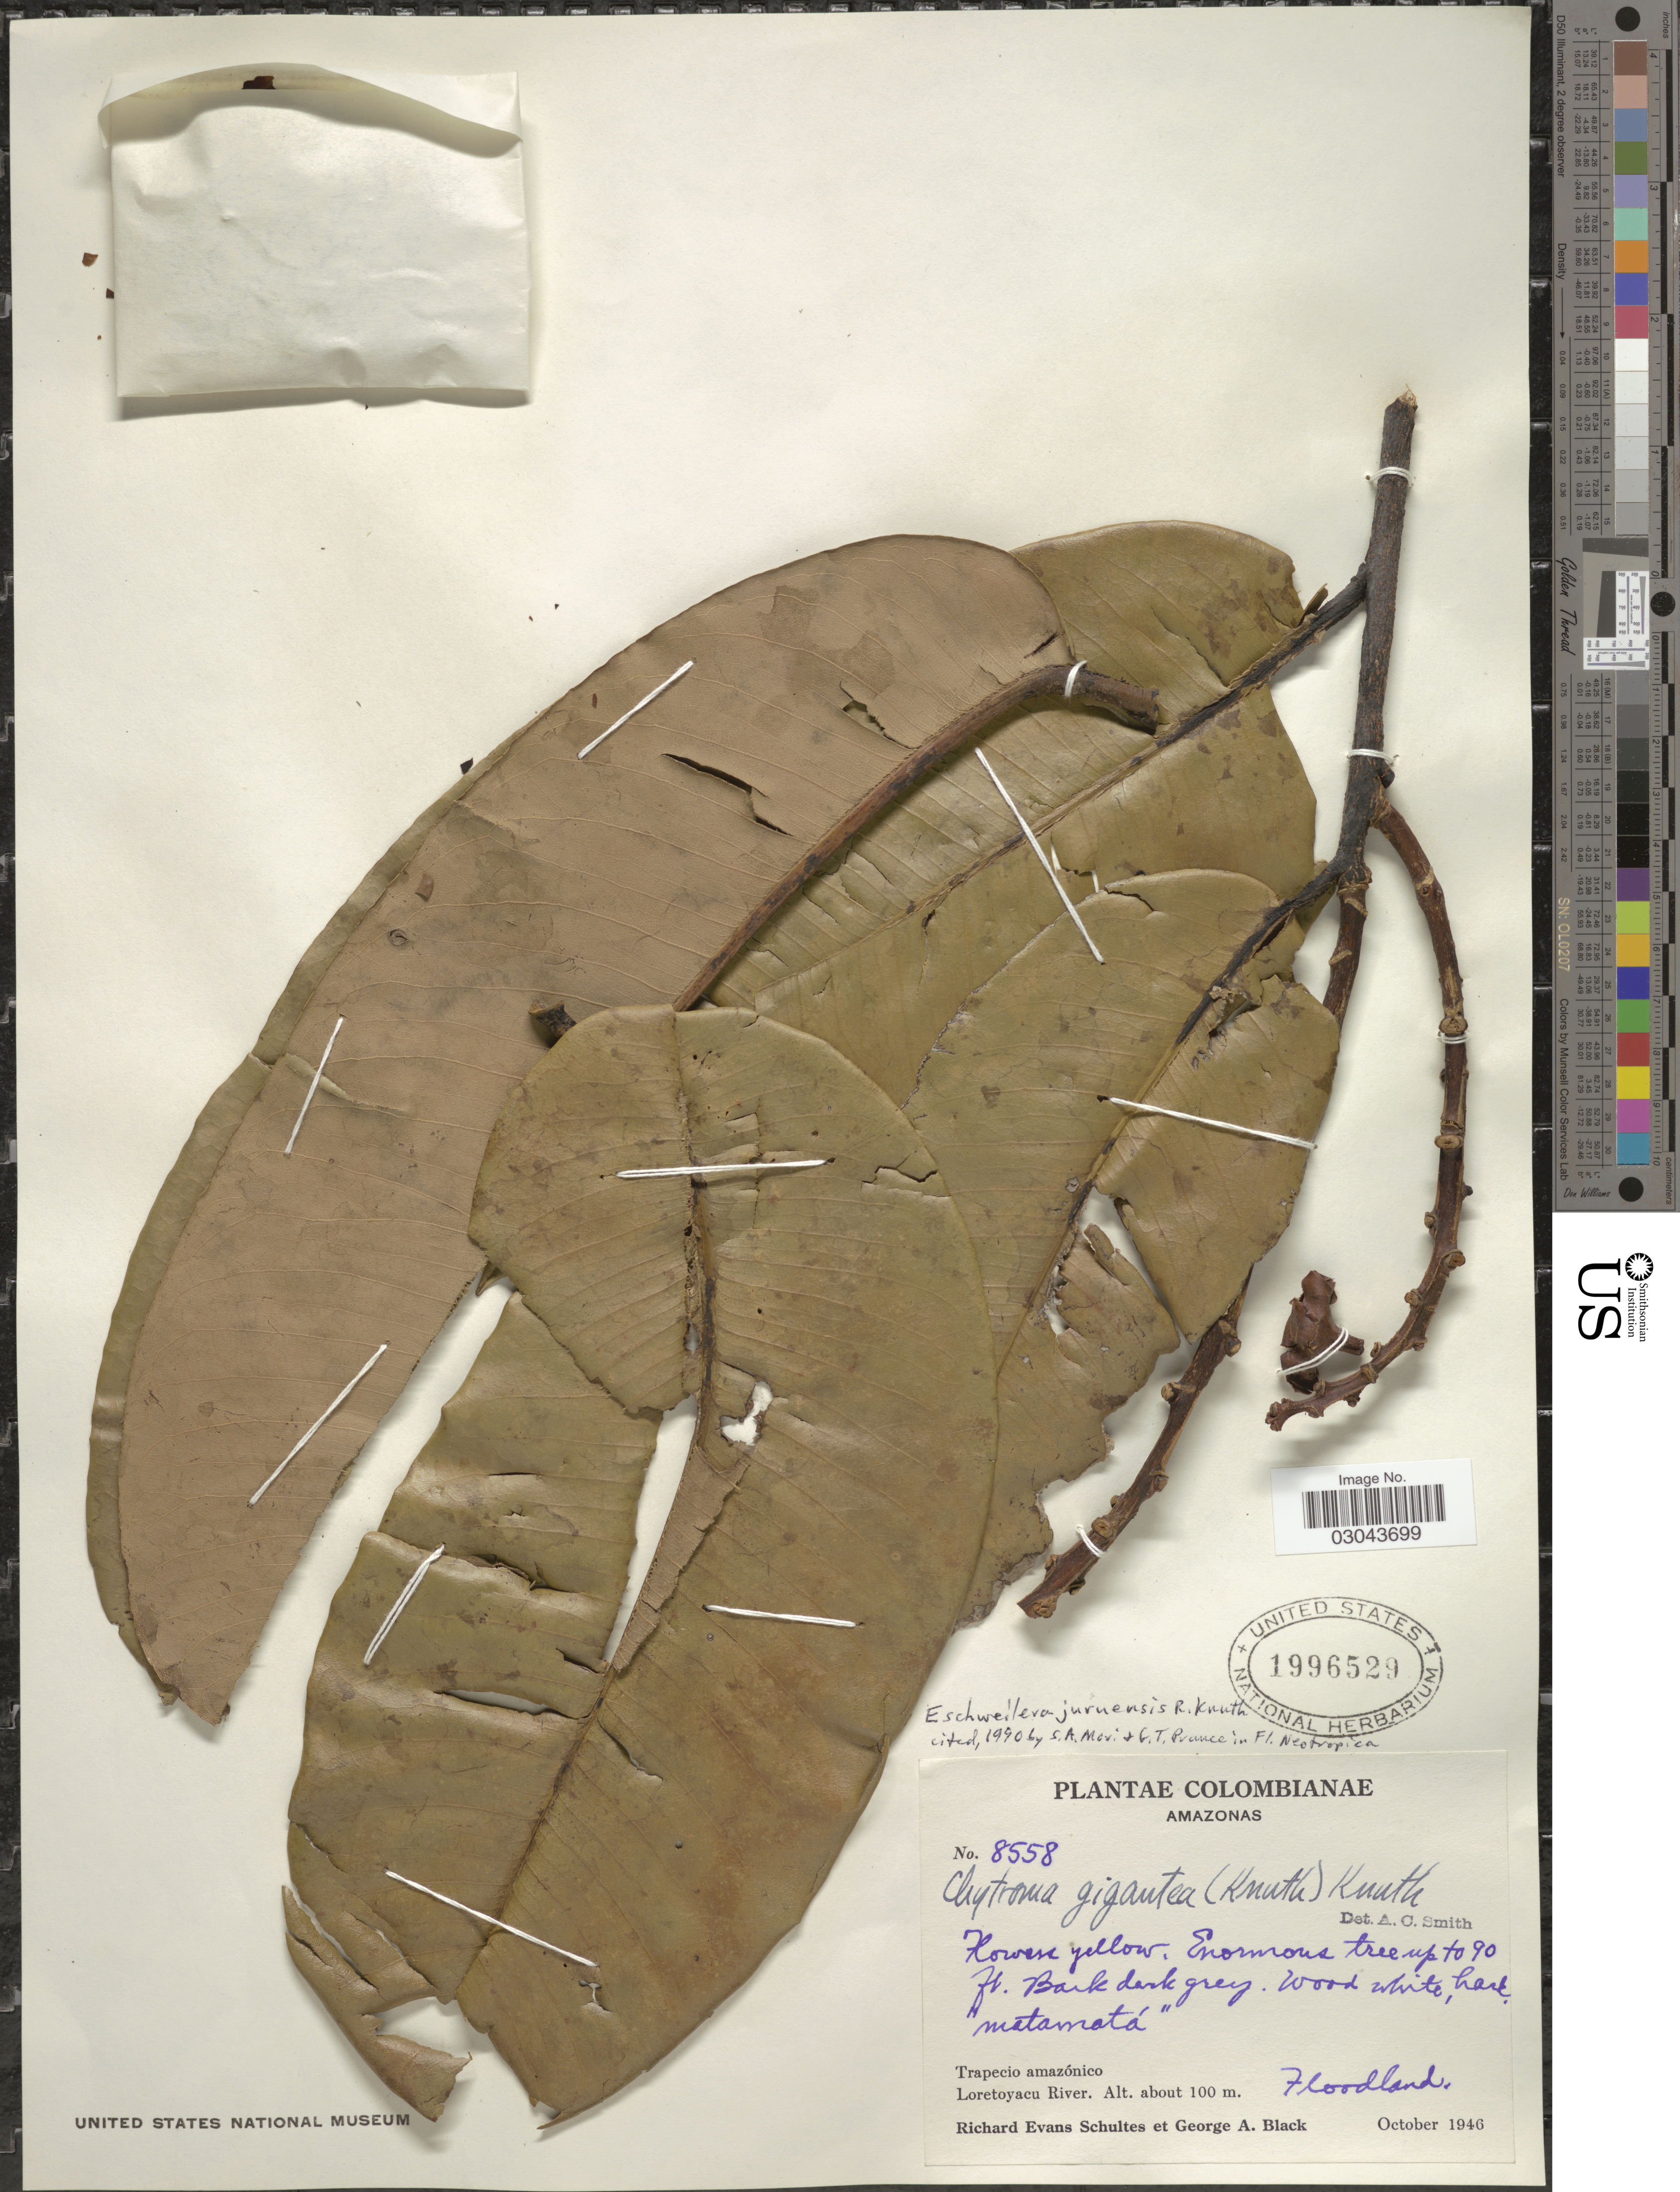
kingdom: Plantae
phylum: Tracheophyta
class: Magnoliopsida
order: Ericales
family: Lecythidaceae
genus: Eschweilera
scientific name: Eschweilera juruensis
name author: R. Knuth in Engl.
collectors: R. E. Schultes & G. A. Black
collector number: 8558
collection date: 1946-10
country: Colombia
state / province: Amazônas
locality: Trapecio amazónico. Loretoyacu River.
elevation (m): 100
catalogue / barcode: US 1996529